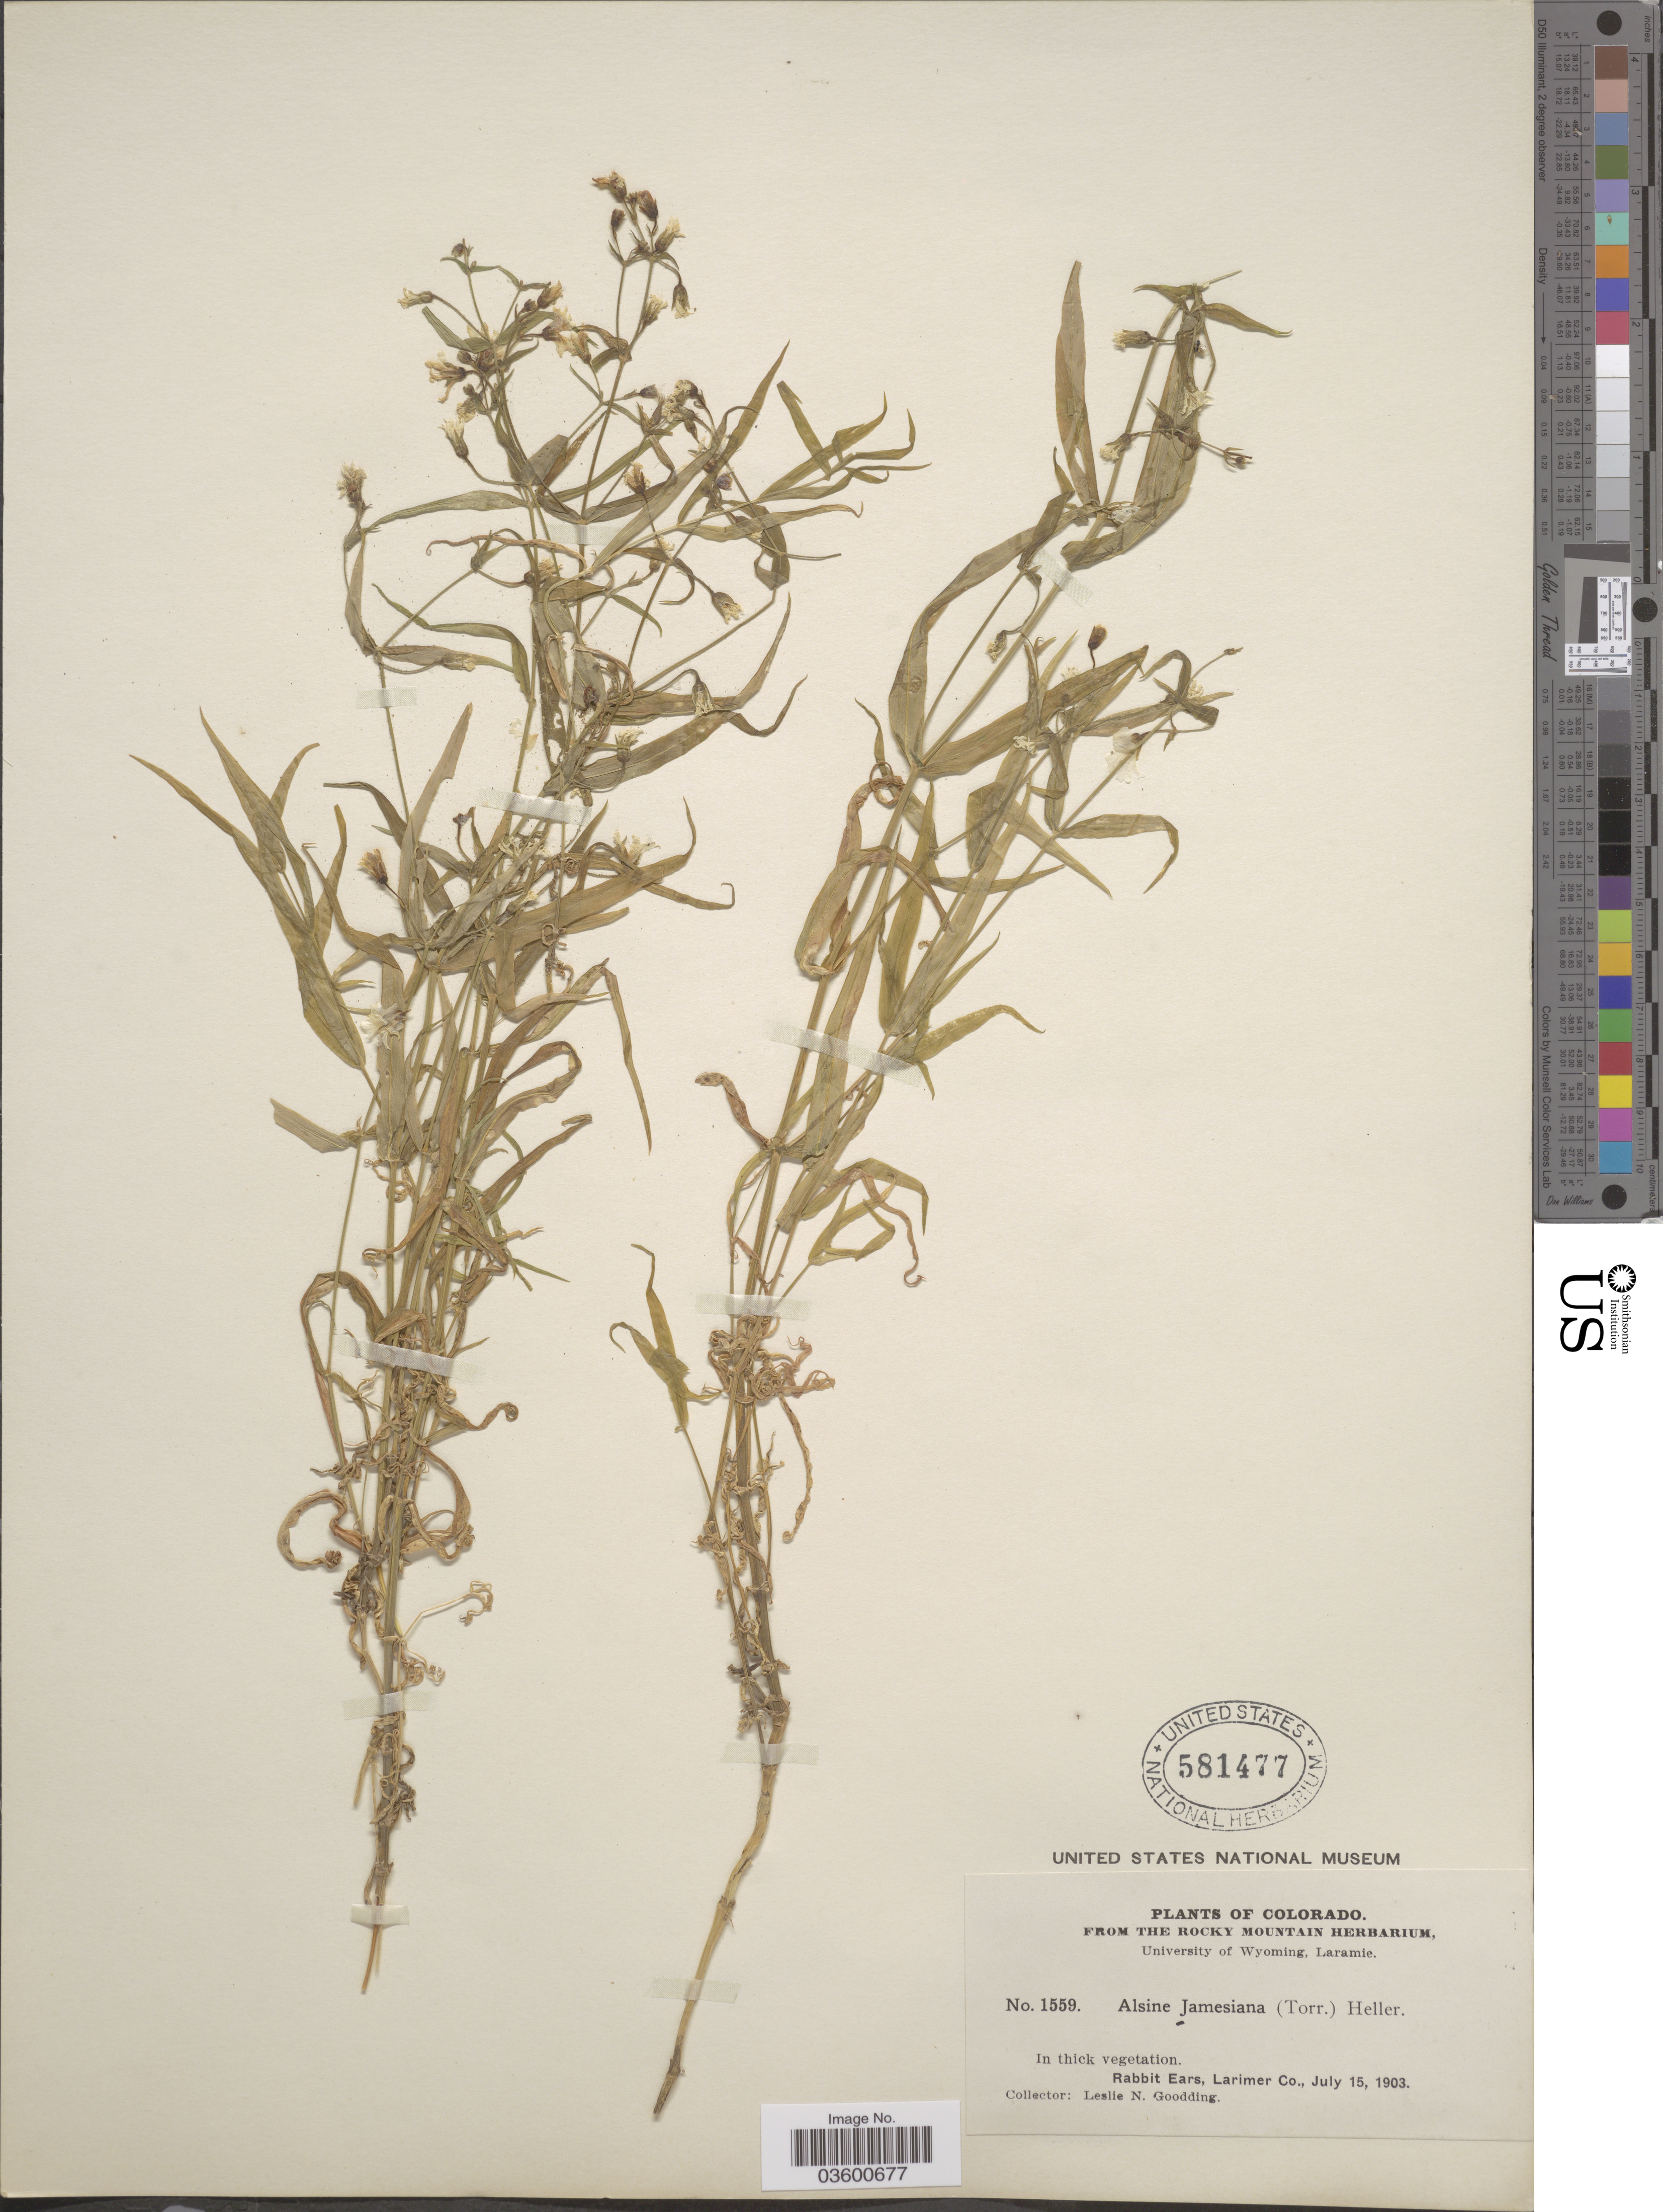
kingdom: Plantae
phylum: Tracheophyta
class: Magnoliopsida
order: Caryophyllales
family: Caryophyllaceae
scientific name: Torreyostellaria jamesiana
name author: (Torr.) Gang Yao et al.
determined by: Strong, M. T., (US), Smithsonian Institution - National Museum of Natural History (UNITED STATES)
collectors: L. N. Goodding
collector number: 1559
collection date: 1903-07-15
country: United States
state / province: Colorado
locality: Rabbit Ears, Larimer Co.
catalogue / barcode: US 581477